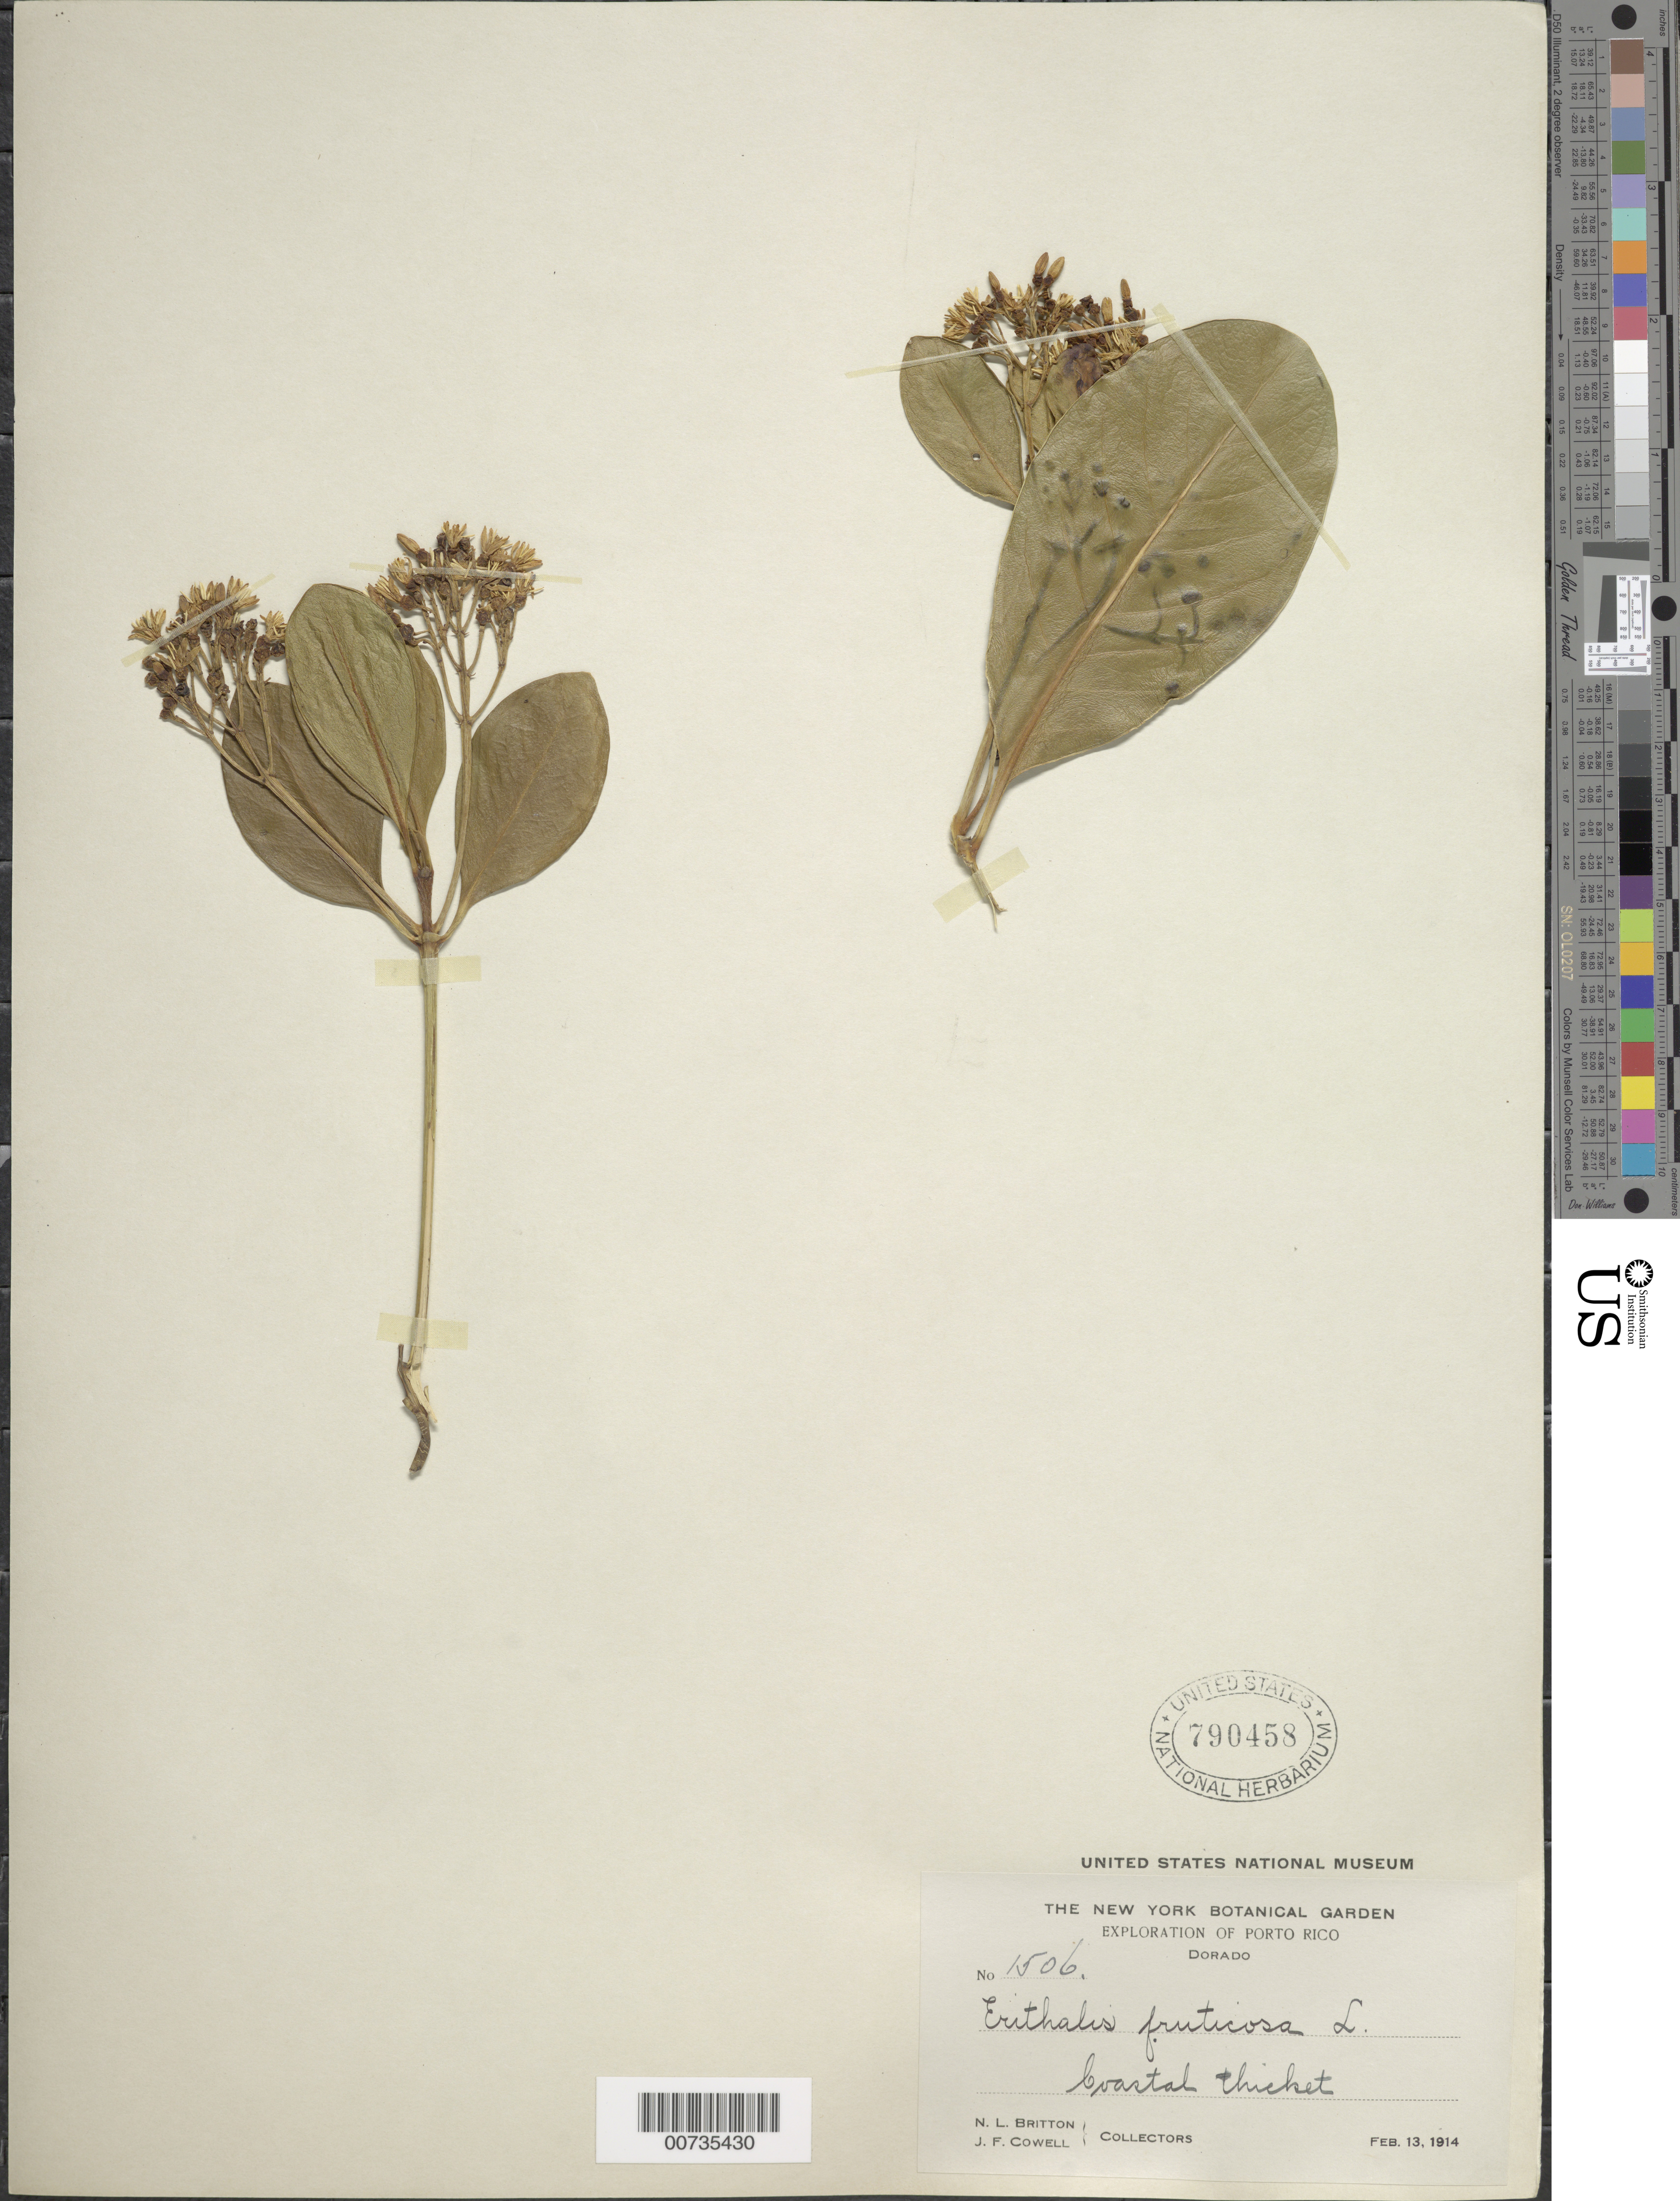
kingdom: Plantae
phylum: Tracheophyta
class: Magnoliopsida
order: Gentianales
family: Rubiaceae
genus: Erithalis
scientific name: Erithalis fruticosa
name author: L.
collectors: N. Britton & J. F. Cowell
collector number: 1506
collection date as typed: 13 Feb 1914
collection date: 1914-02-13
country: Puerto Rico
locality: Dorado.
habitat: Coastal thicket.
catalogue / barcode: US 790458